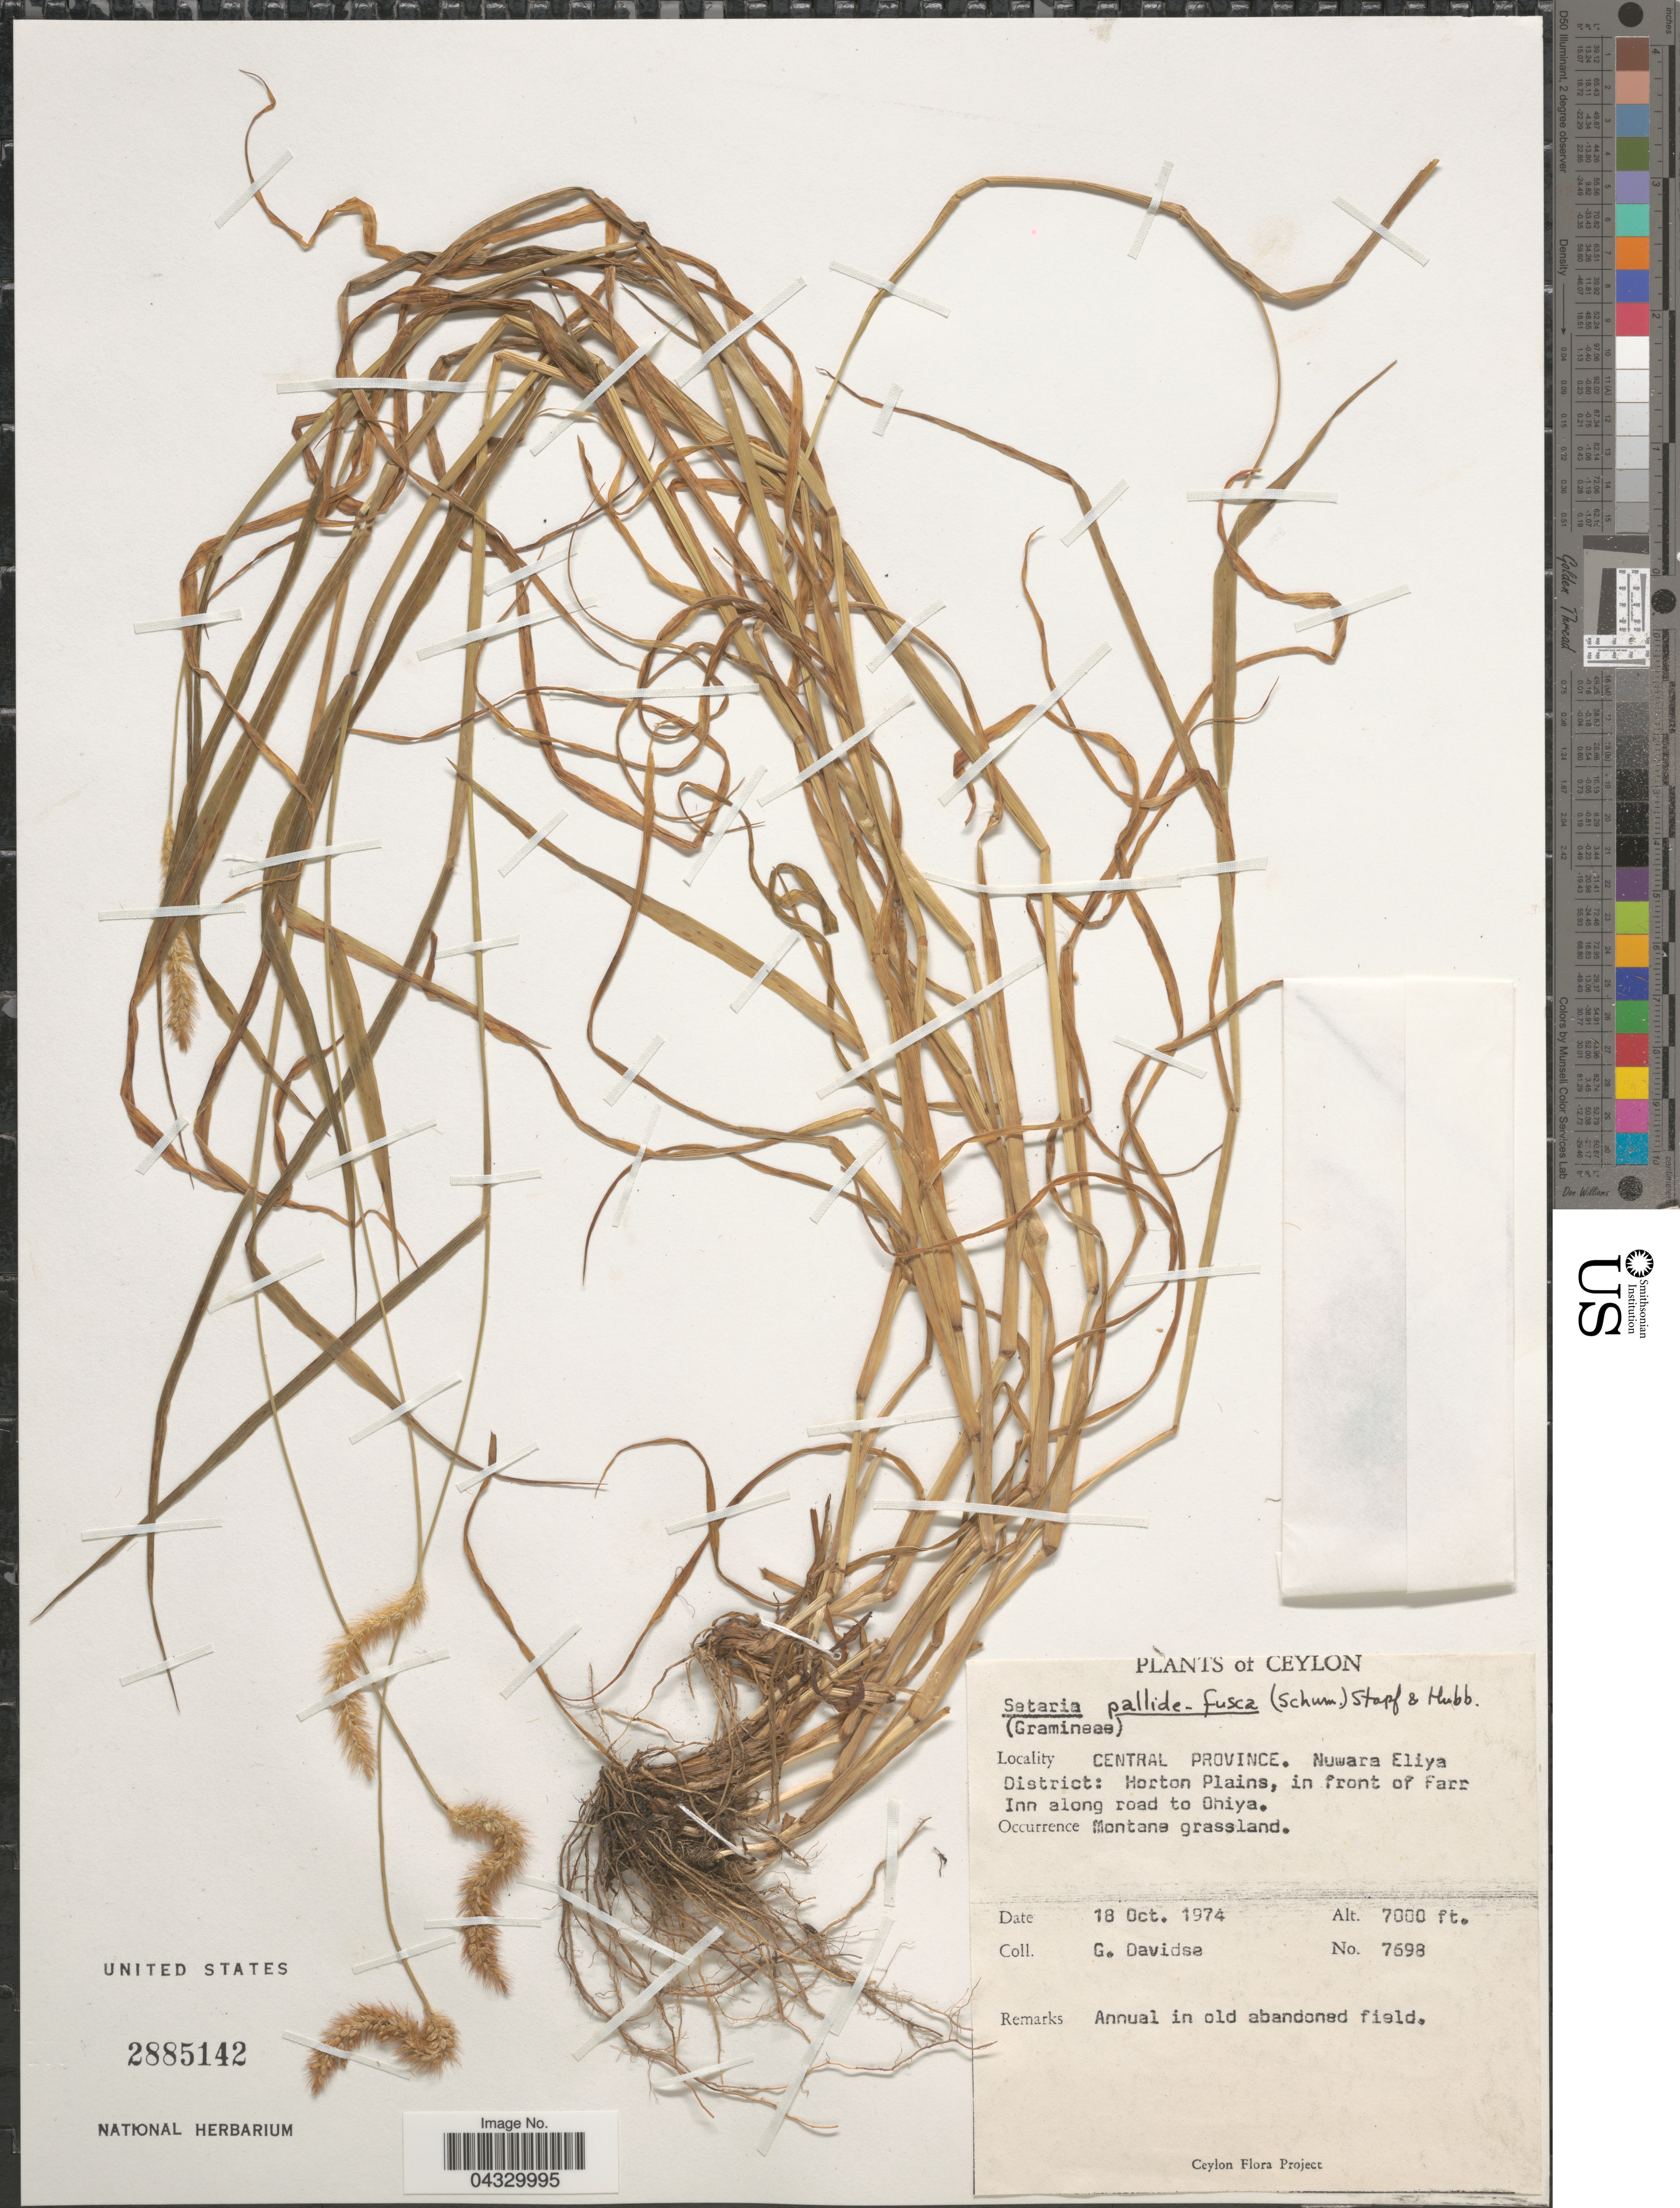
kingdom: Plantae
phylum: Tracheophyta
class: Liliopsida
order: Poales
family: Poaceae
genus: Setaria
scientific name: Setaria pallide-fusca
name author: (Schumach.) Stapf & C.E. Hubb.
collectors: G. Davidse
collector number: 7698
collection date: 1974-10-18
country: Sri Lanka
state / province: Central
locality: Ceylon. Nuwara Eliya District: Horton Plains, in front of Farr Inn along road to Ohiya.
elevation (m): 2134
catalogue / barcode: US 2885142